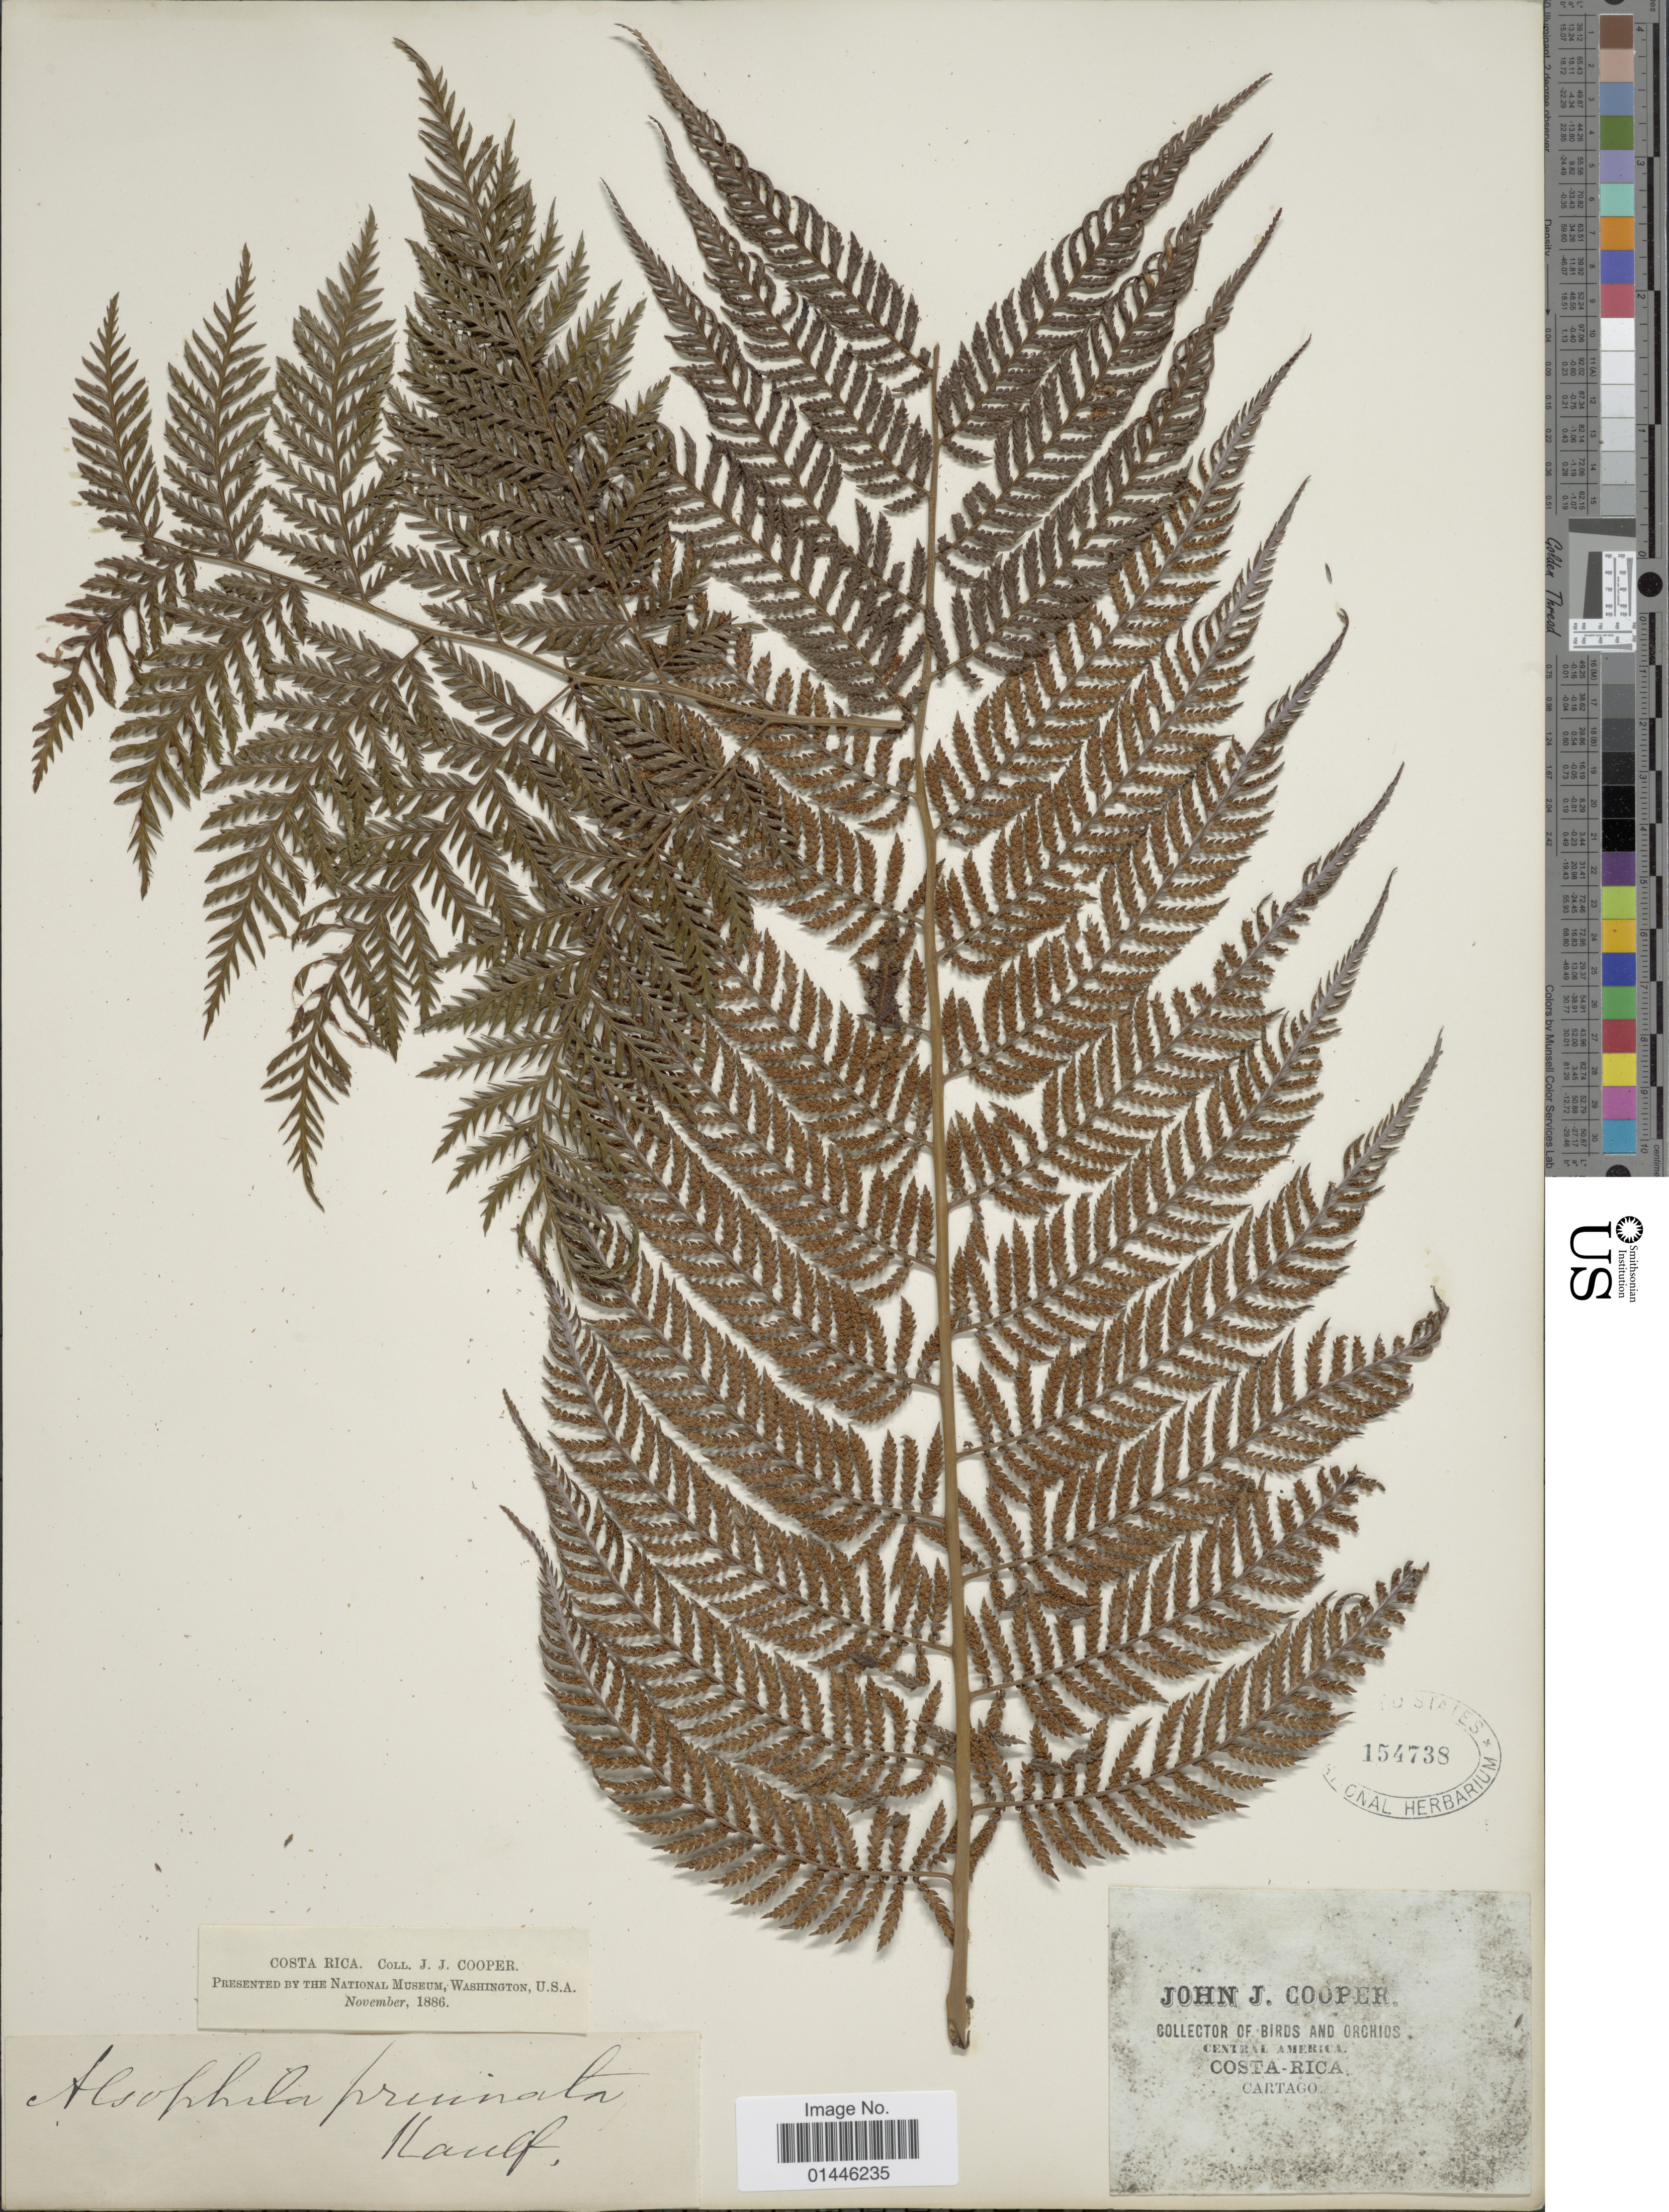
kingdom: Plantae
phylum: Tracheophyta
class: Polypodiopsida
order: Cyatheales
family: Dicksoniaceae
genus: Lophosoria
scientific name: Lophosoria quadripinnata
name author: (J.F. Gmel.) C. Chr.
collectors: J. J. Cooper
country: Costa Rica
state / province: Cartago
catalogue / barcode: US 154738